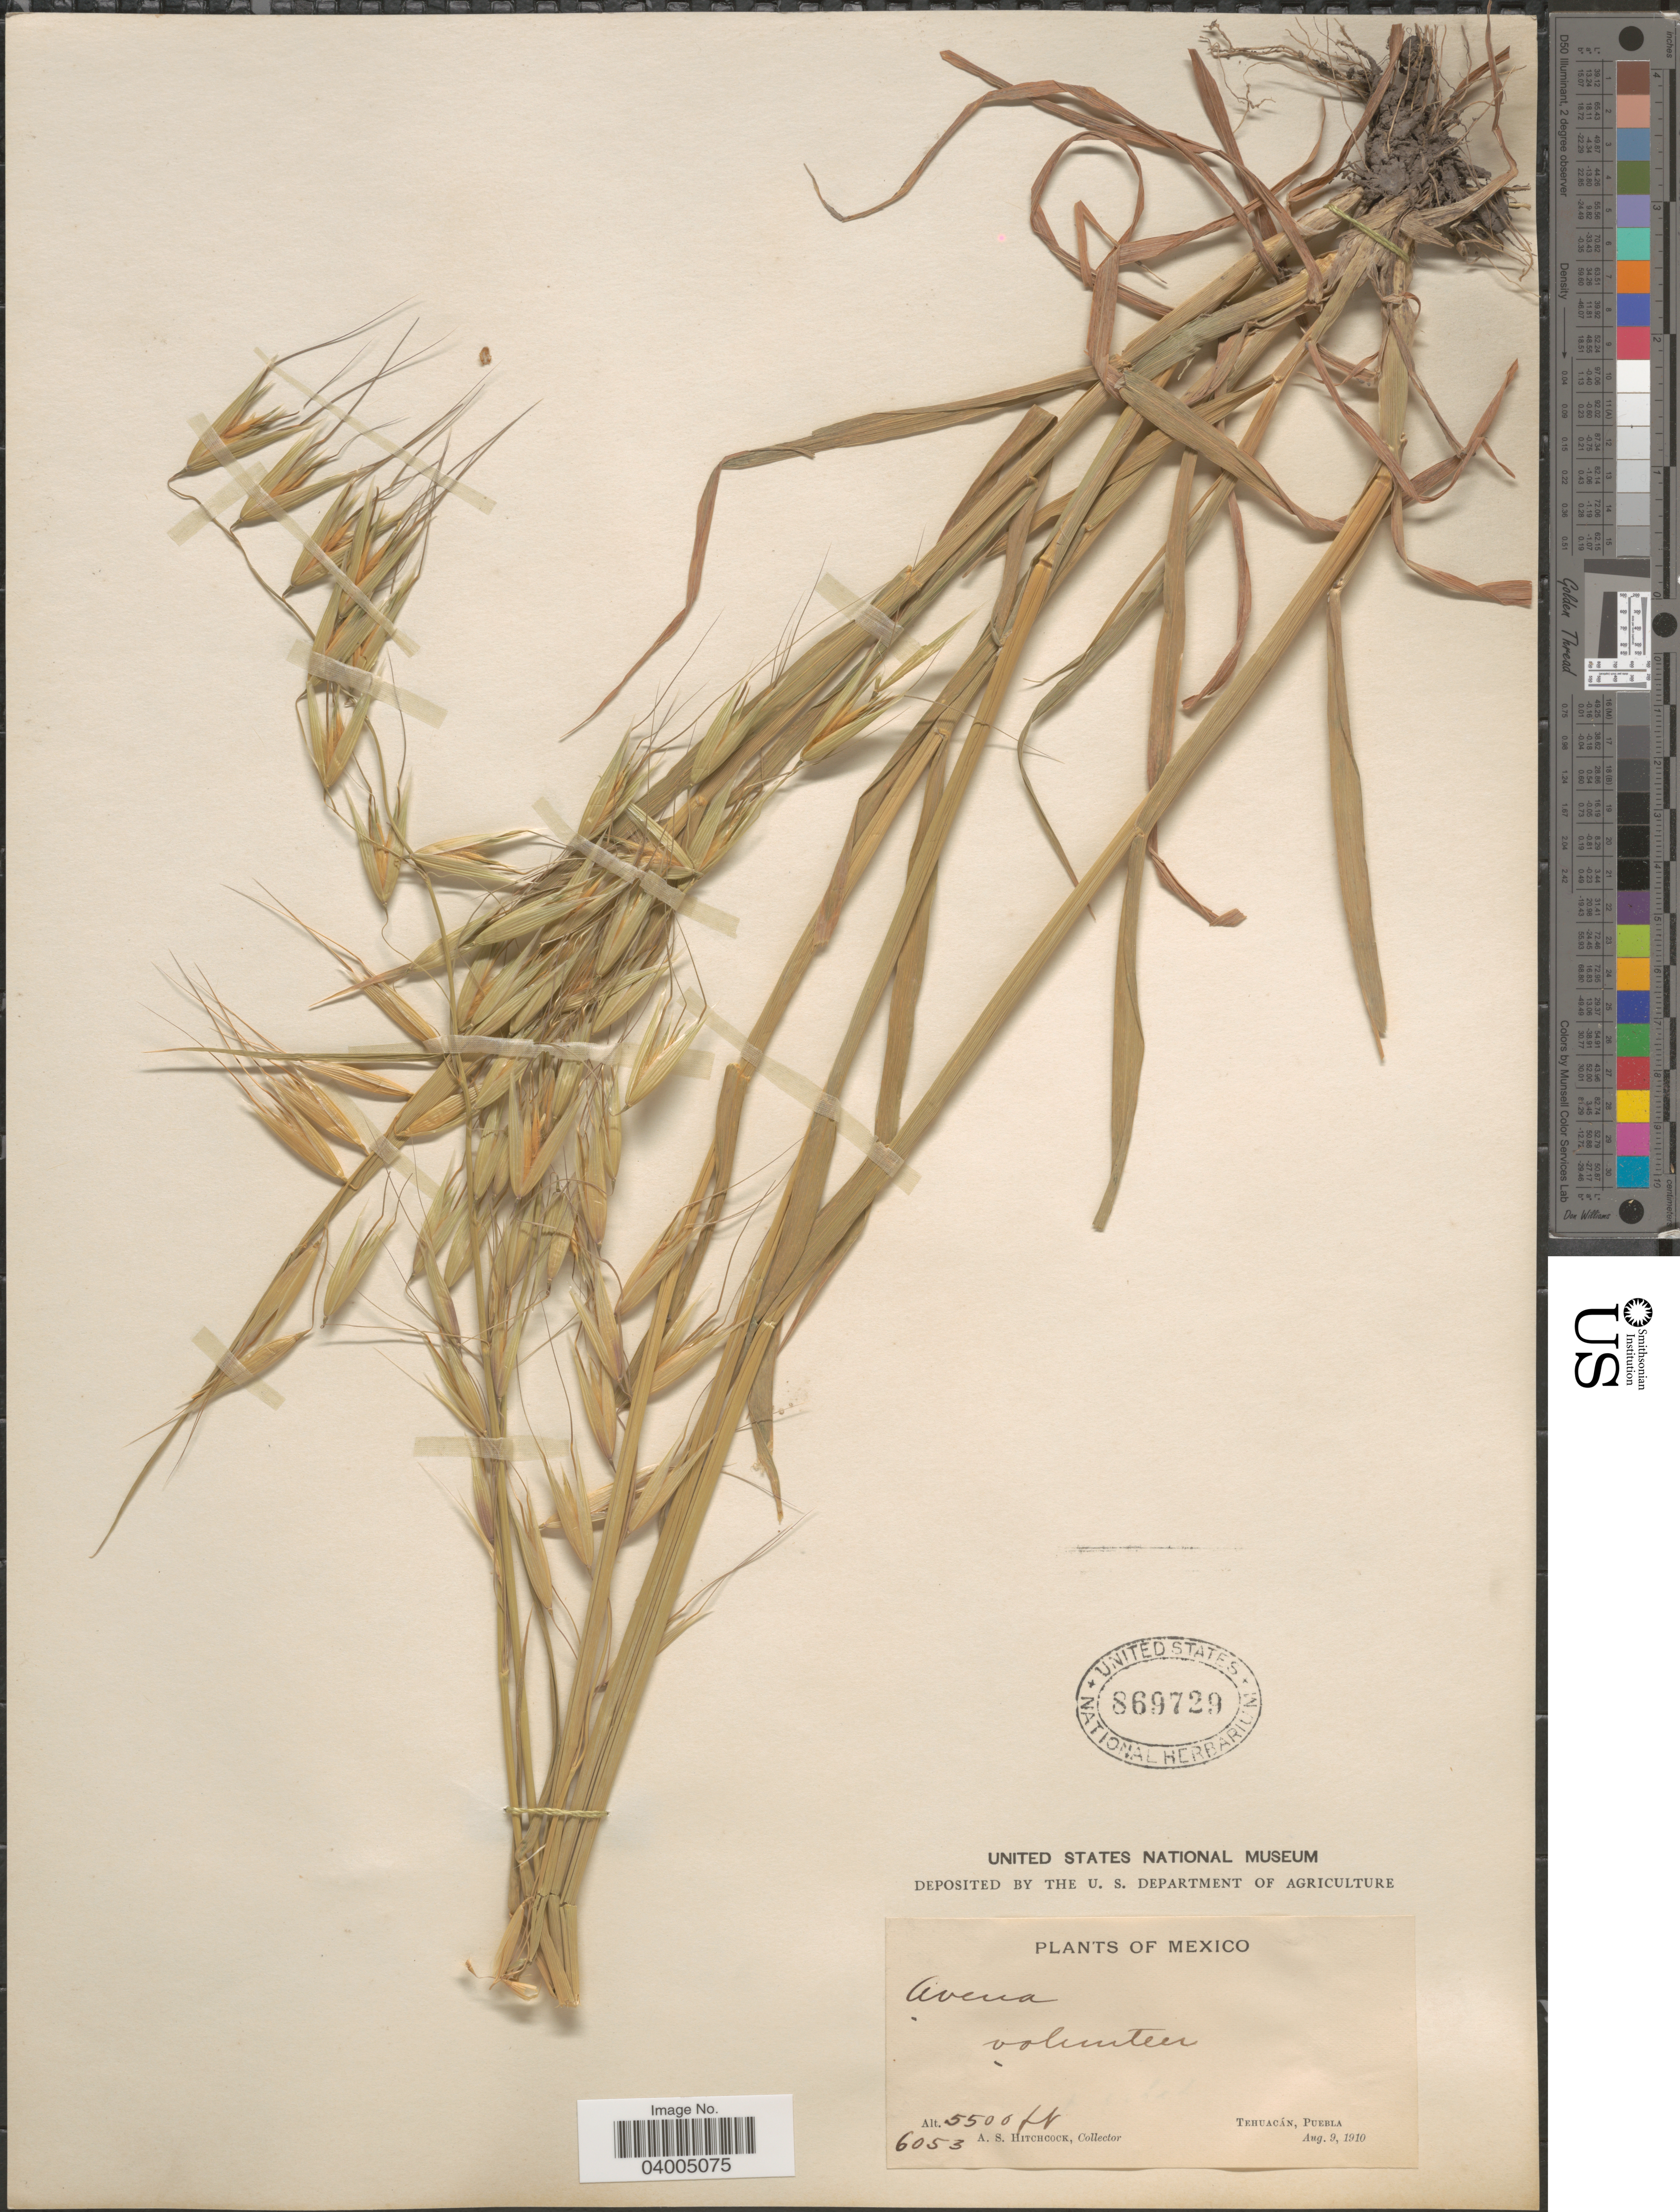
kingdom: Plantae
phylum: Tracheophyta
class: Liliopsida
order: Poales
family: Poaceae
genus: Avena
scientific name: Avena fatua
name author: L.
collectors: A. S. Hitchcock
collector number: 6053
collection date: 1910-08-09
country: Mexico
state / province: Puebla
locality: Tehuacán.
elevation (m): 1676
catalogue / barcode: US 869729